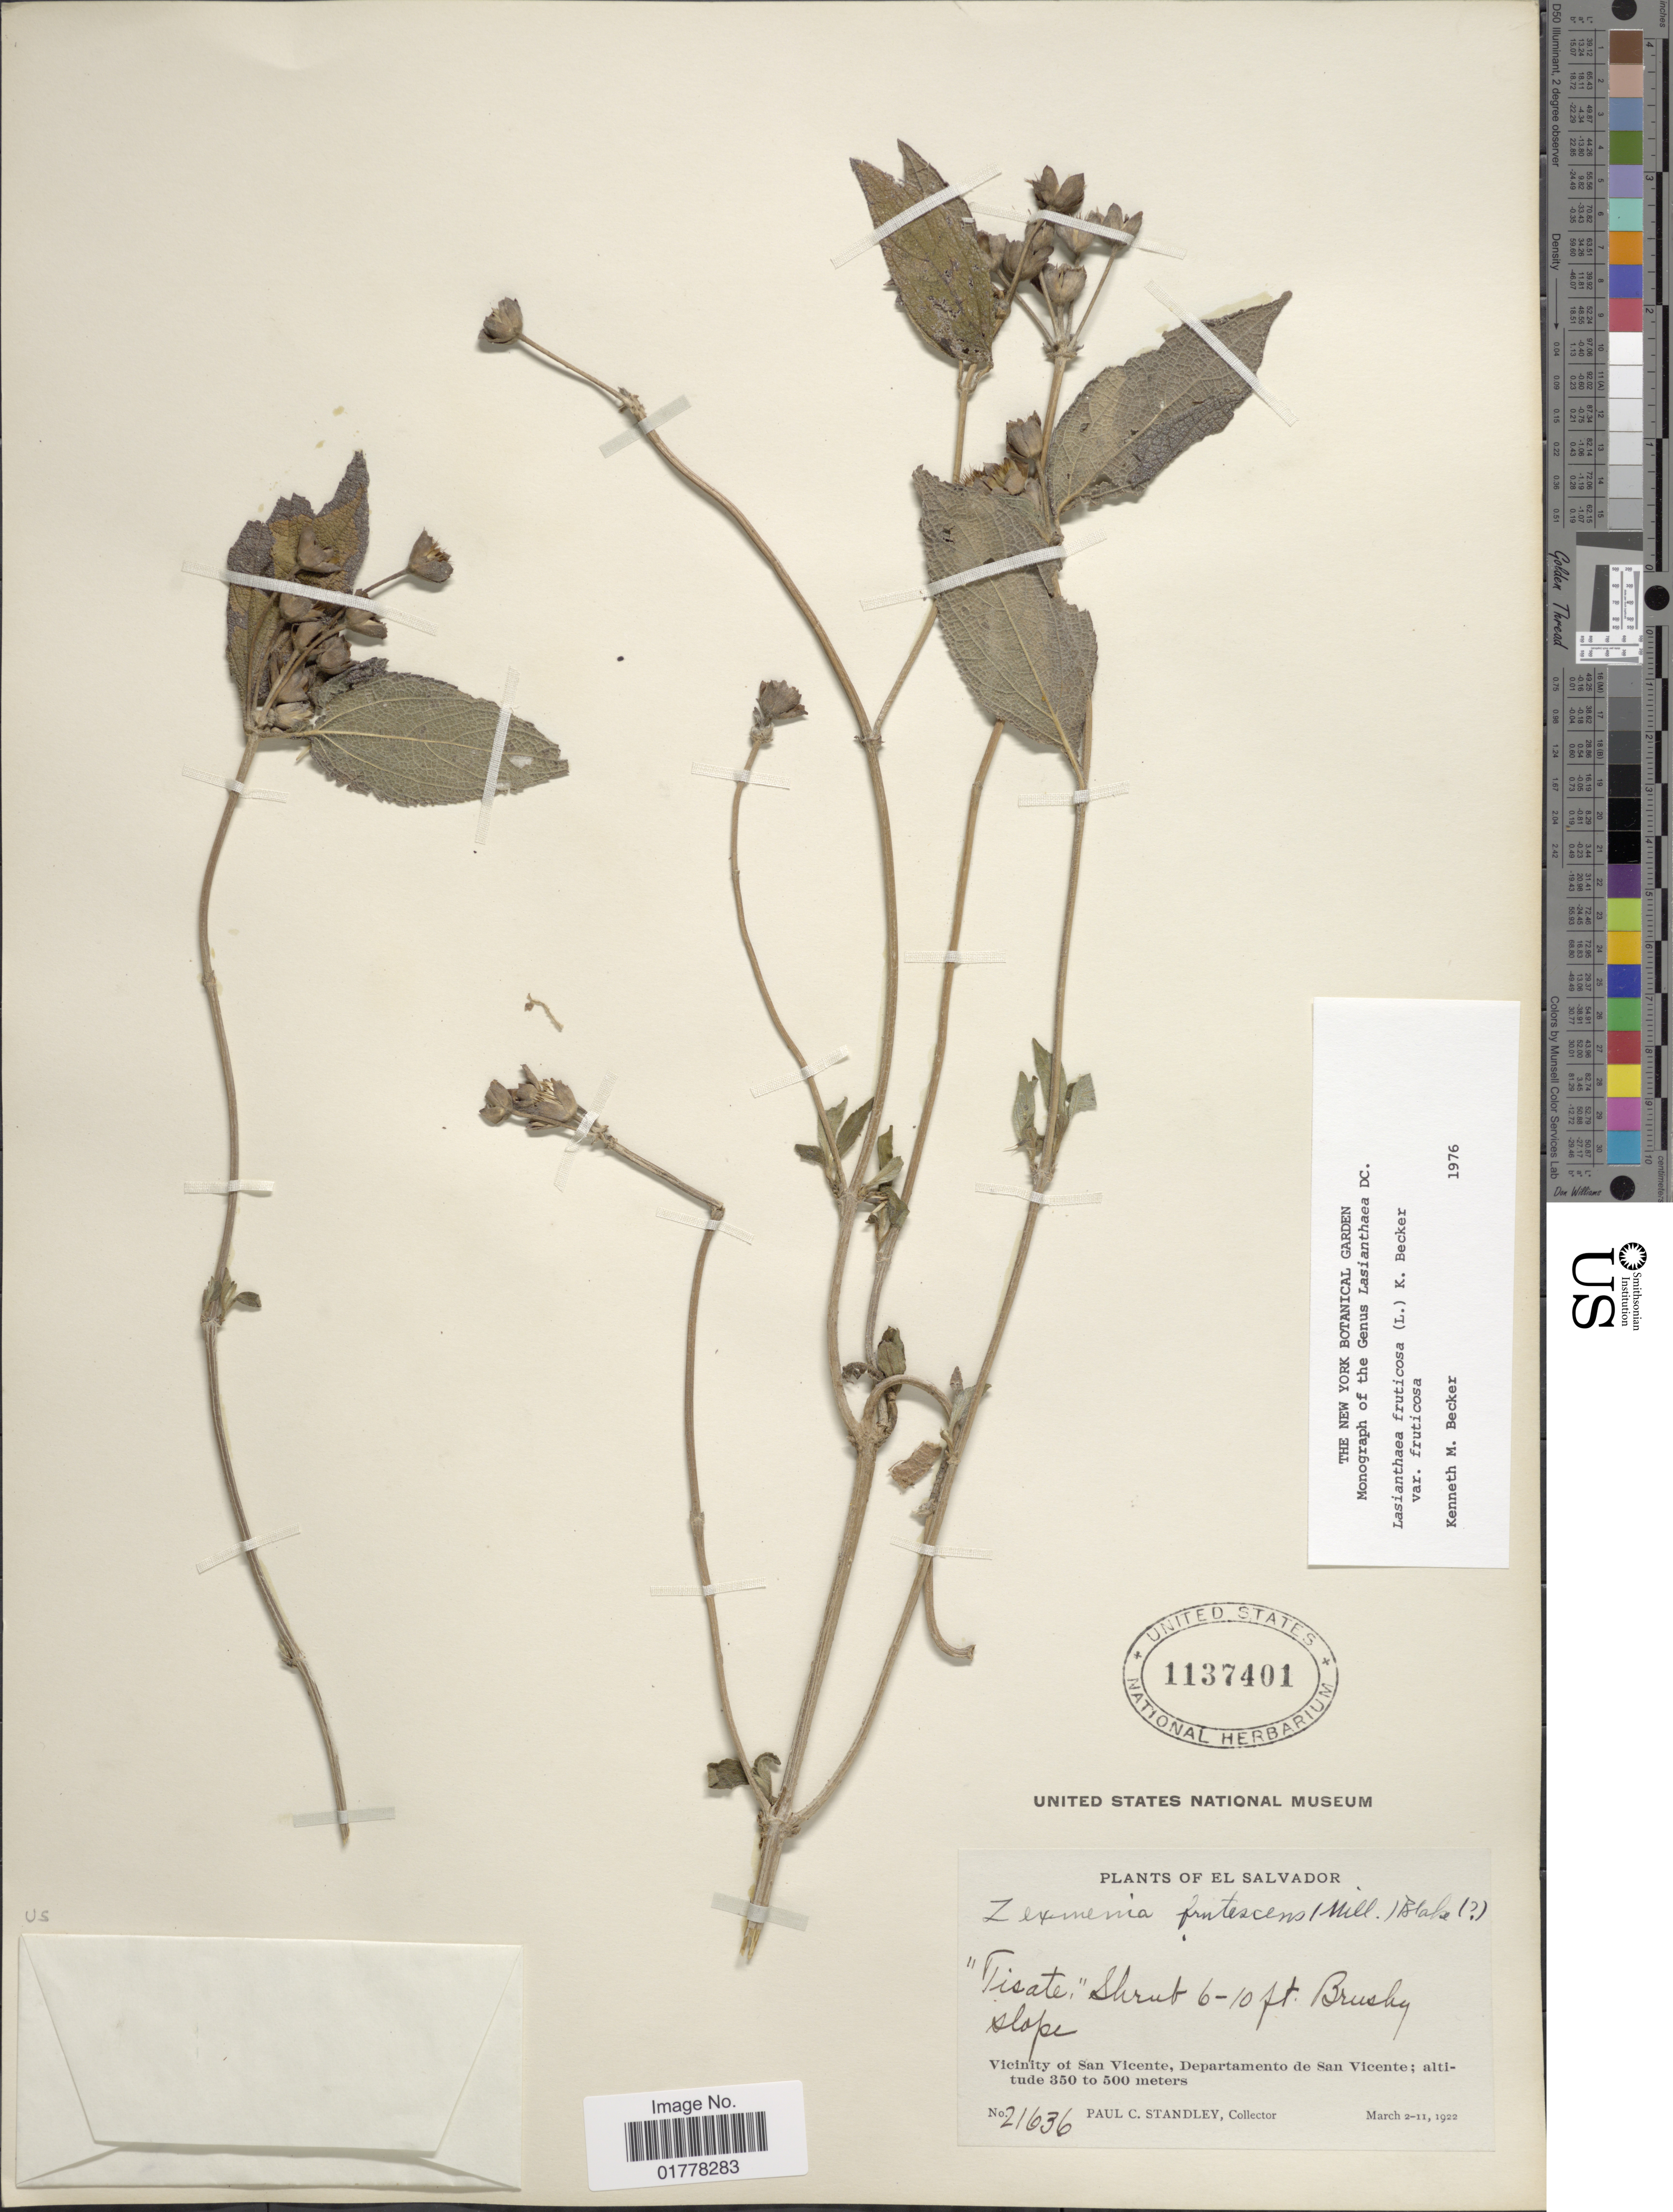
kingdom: Plantae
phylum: Tracheophyta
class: Magnoliopsida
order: Asterales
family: Asteraceae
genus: Lasianthaea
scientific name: Lasianthaea fruticosa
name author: (L.) K.M. Becker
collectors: P. C. Standley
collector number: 21636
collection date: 1922-03-02/1922-03-11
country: El Salvador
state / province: San Vincente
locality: Vicinity of San Vicente, Departamento de San Vicente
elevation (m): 350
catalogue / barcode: US 1137401